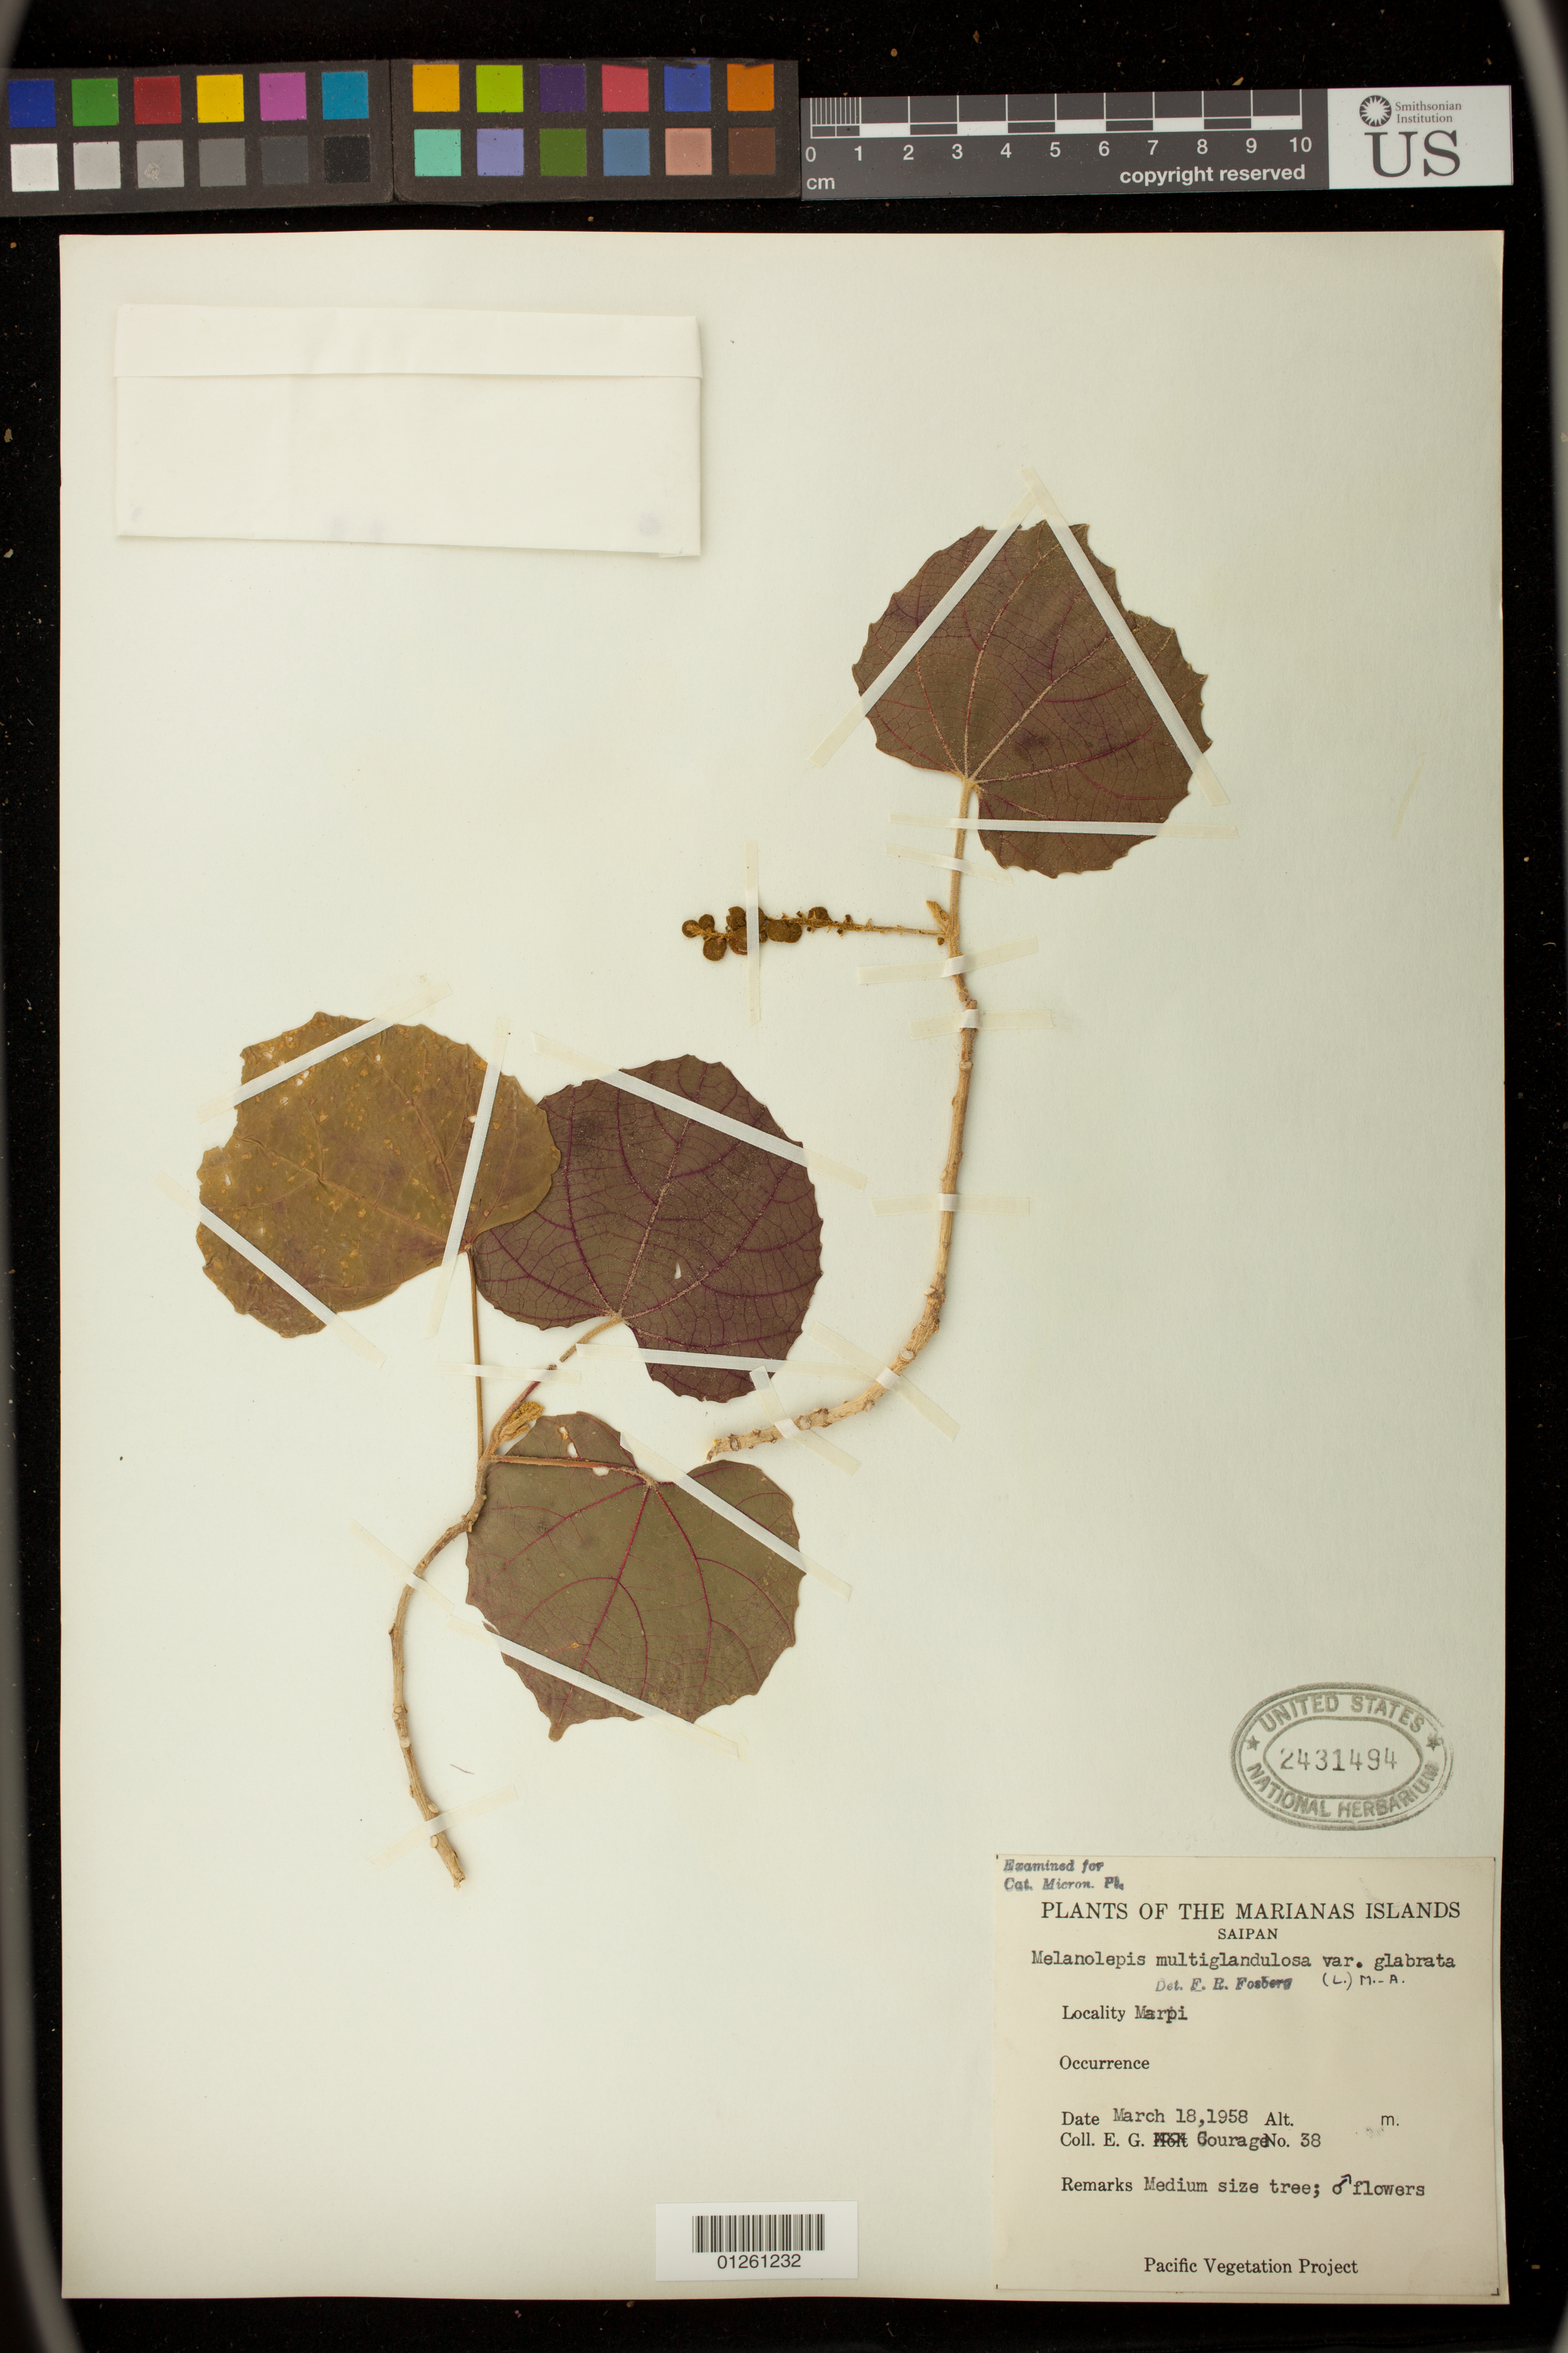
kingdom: Plantae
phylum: Tracheophyta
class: Magnoliopsida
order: Malpighiales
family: Euphorbiaceae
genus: Melanolepis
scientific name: Melanolepis multiglandulosa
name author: (Reinw. ex Blume) Rchb. f. & Zoll.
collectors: E. Courage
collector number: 38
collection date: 1958-03-18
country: Northern Mariana Islands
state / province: Saipan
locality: Marpi.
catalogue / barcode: US 2431494